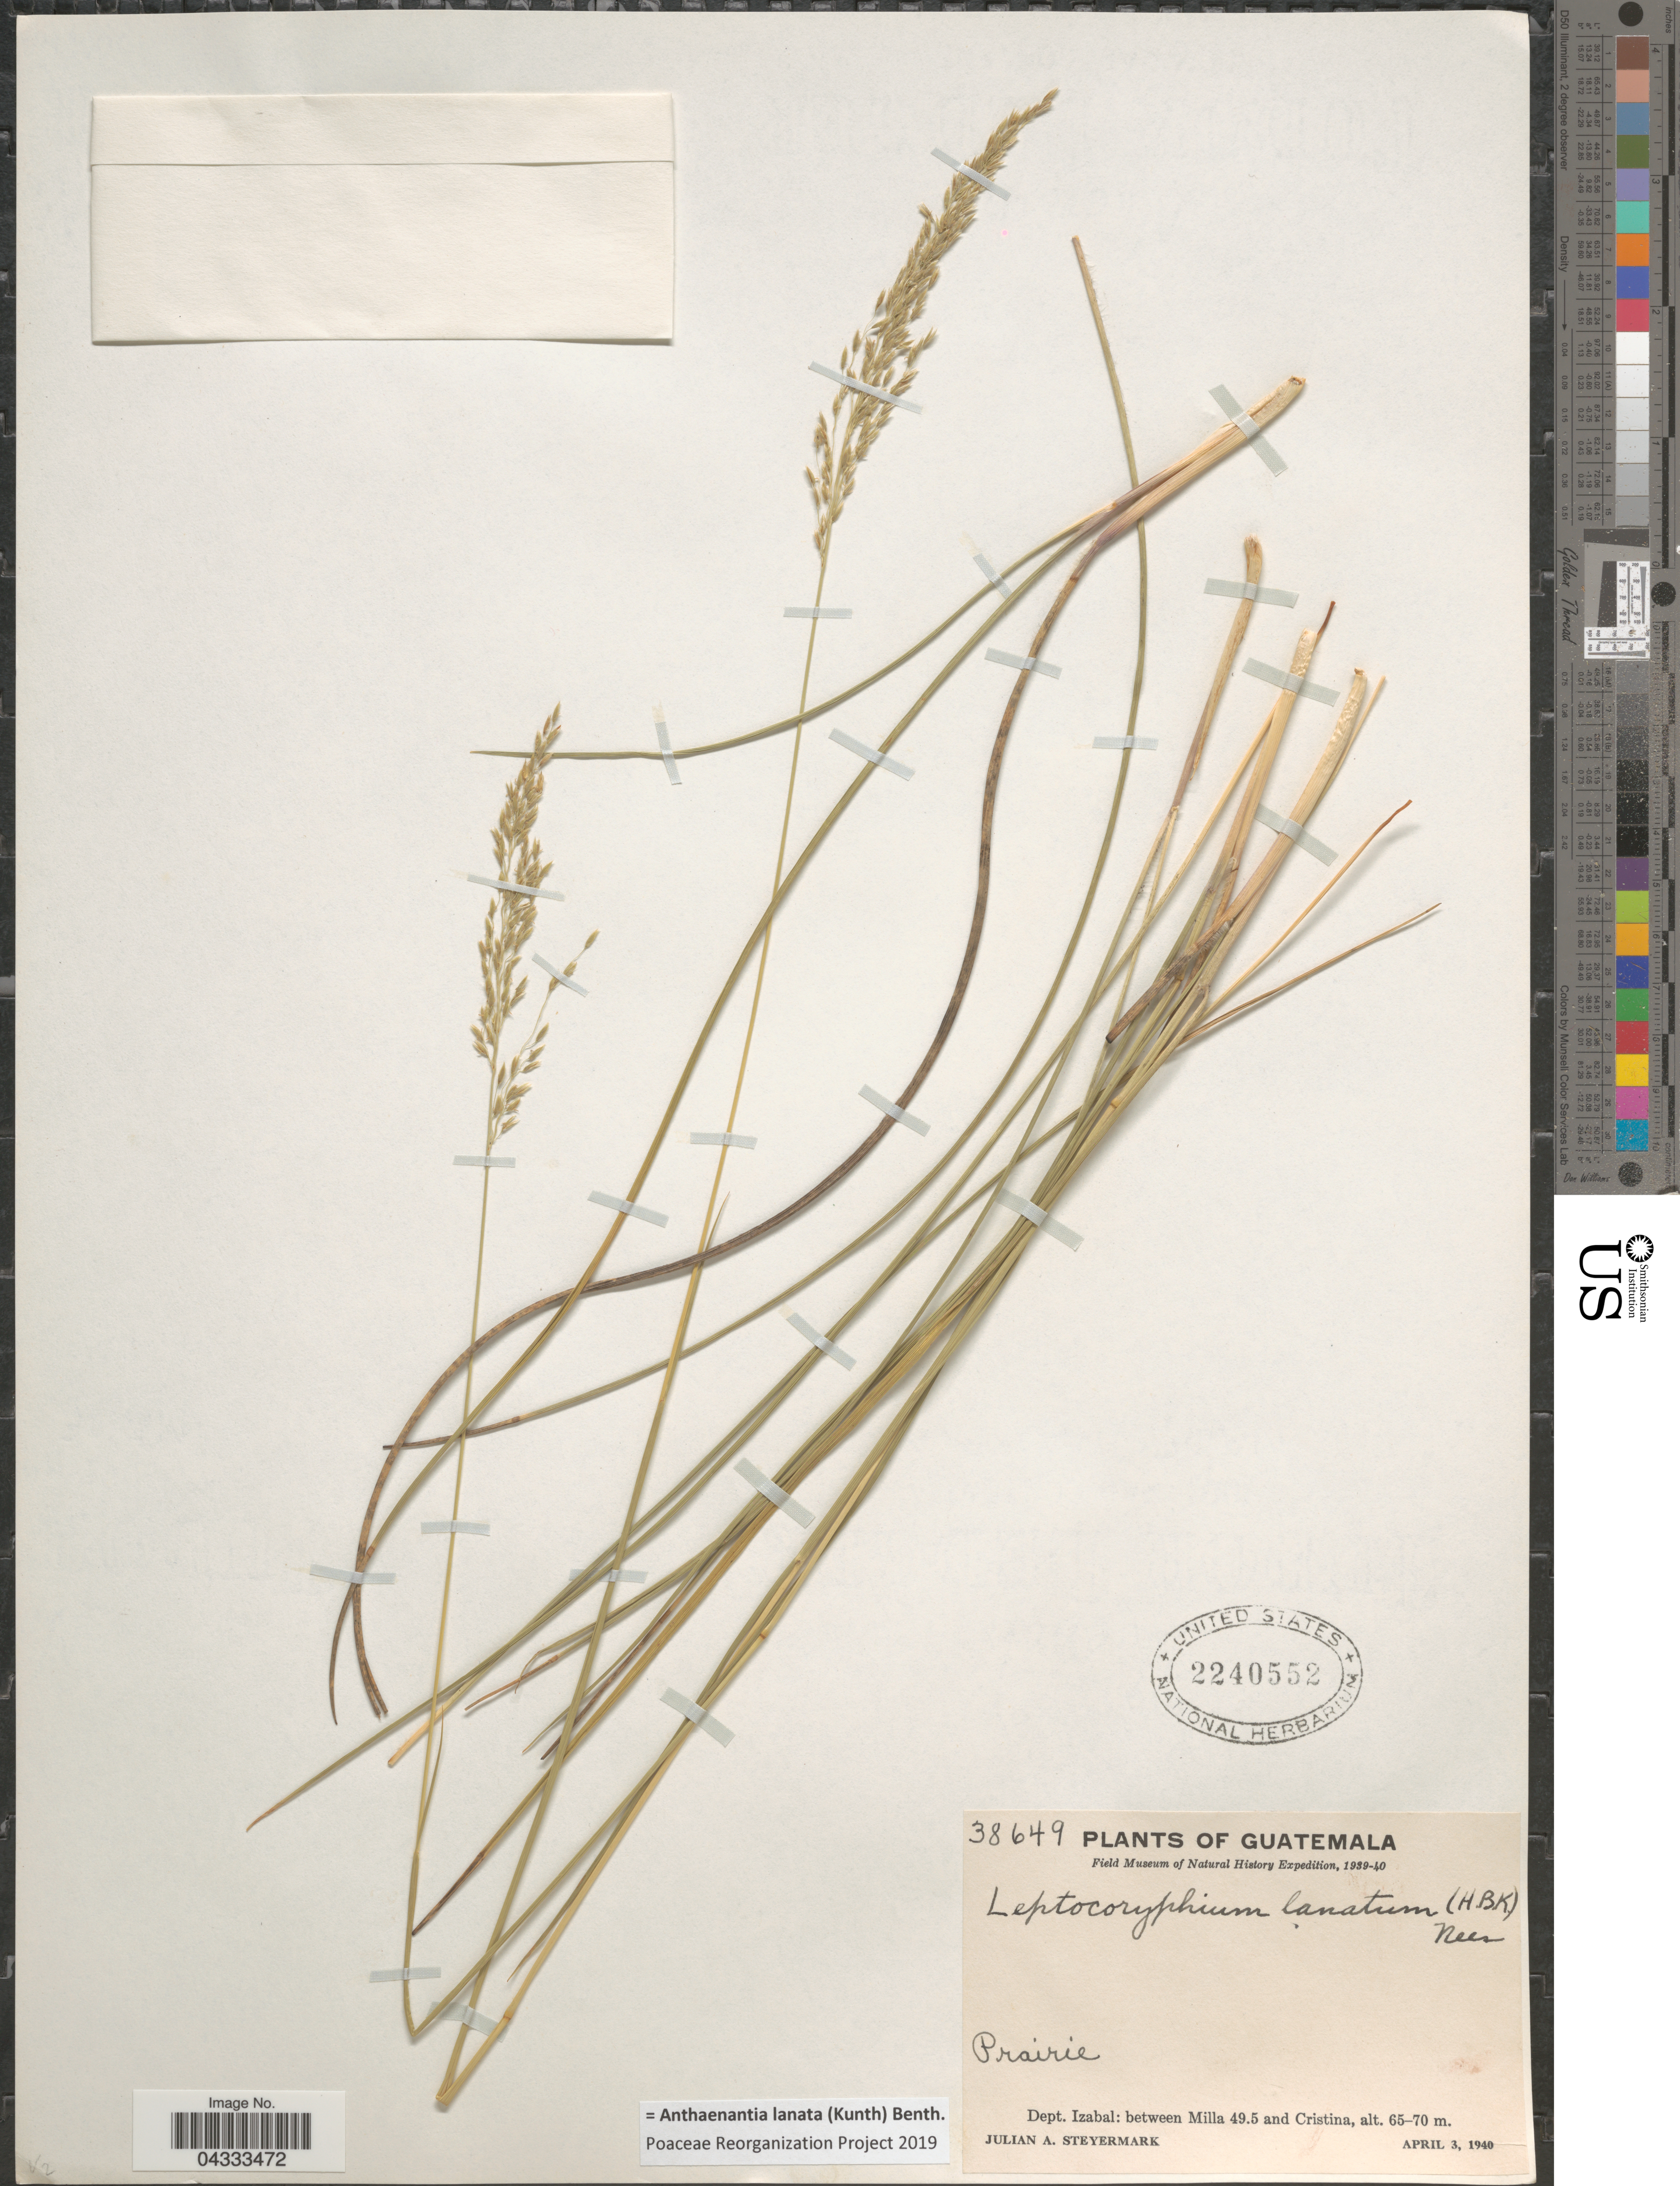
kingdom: Plantae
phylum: Tracheophyta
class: Liliopsida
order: Poales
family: Poaceae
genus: Anthaenantia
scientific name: Anthaenantia lanata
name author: (Kunth) Benth.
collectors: J. Steyermark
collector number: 38649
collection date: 1940-04-03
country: Guatemala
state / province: Izabal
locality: Field Museum of Natural History Expedition, 1939-40. Dept. Izabal: between Milla 49.5 and Cristina.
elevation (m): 65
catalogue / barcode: US 2240552